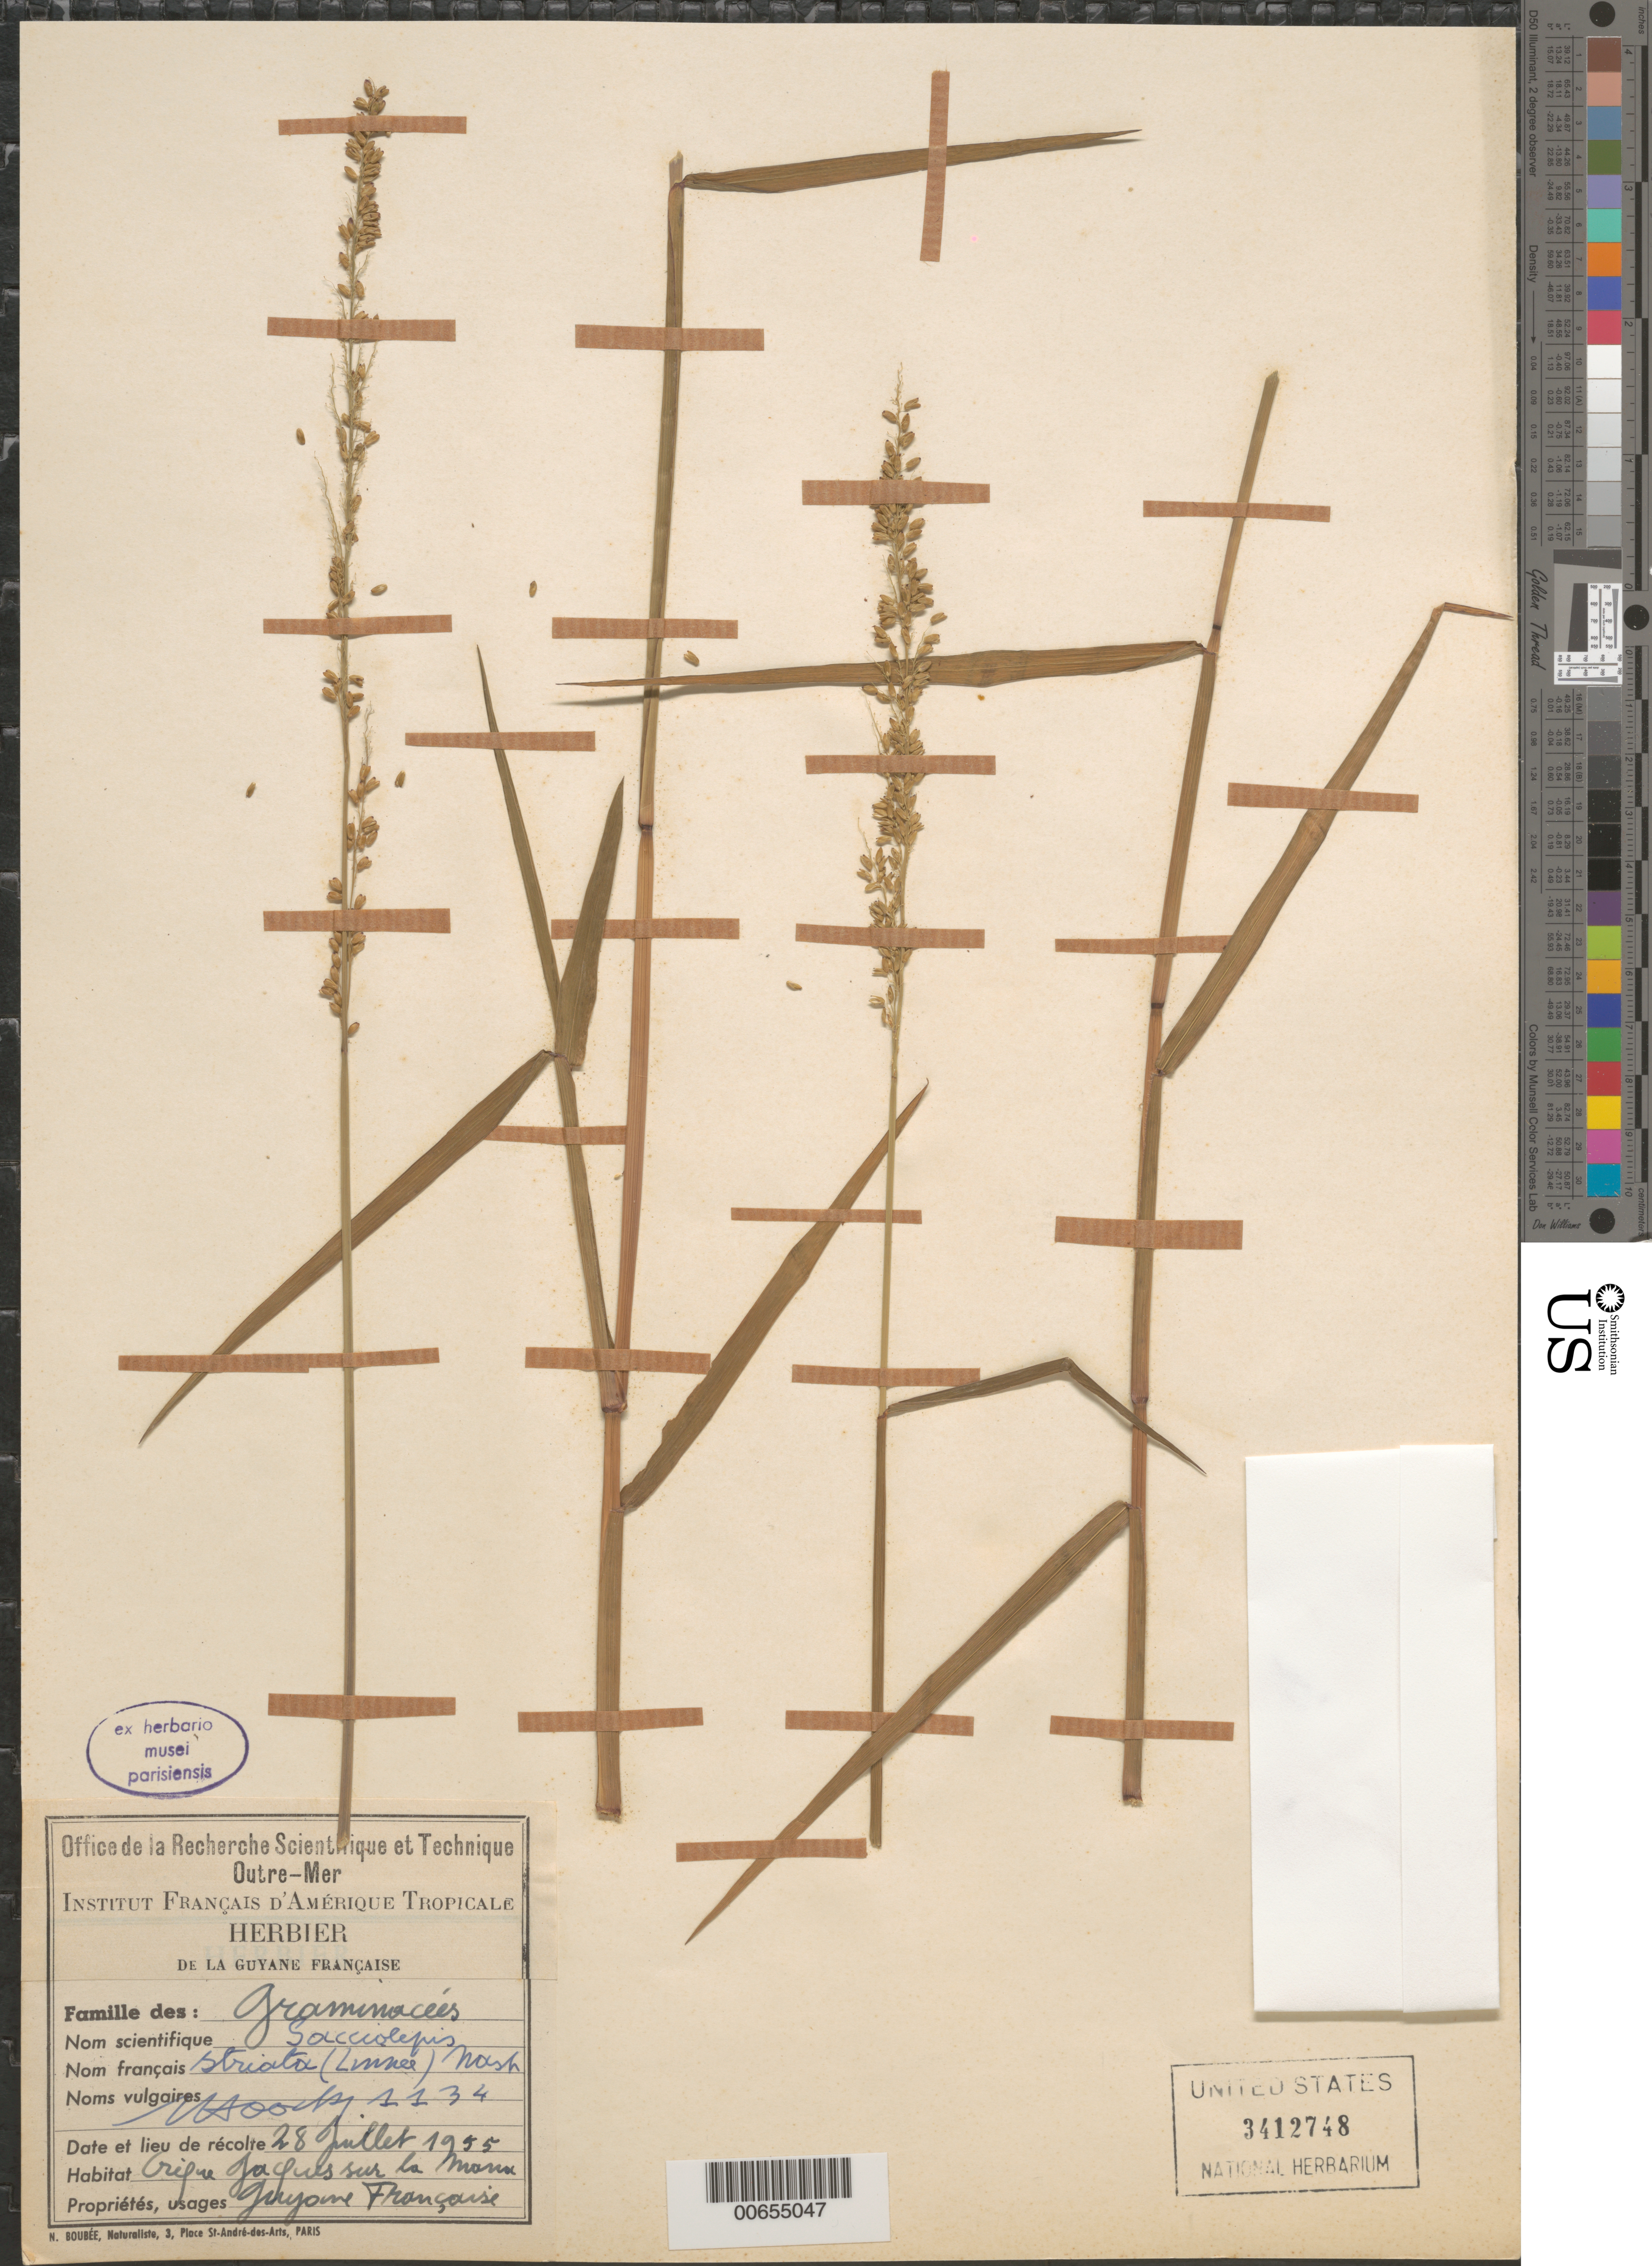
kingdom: Plantae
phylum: Tracheophyta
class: Liliopsida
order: Poales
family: Poaceae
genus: Sacciolepis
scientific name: Sacciolepis striata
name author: (L.) Nash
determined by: Judziewicz, E. J.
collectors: J. Hoock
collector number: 1134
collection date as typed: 28-Jul-55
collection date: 1955-07-28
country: French Guiana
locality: Crique Jacques sur la Mana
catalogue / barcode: US 3412748